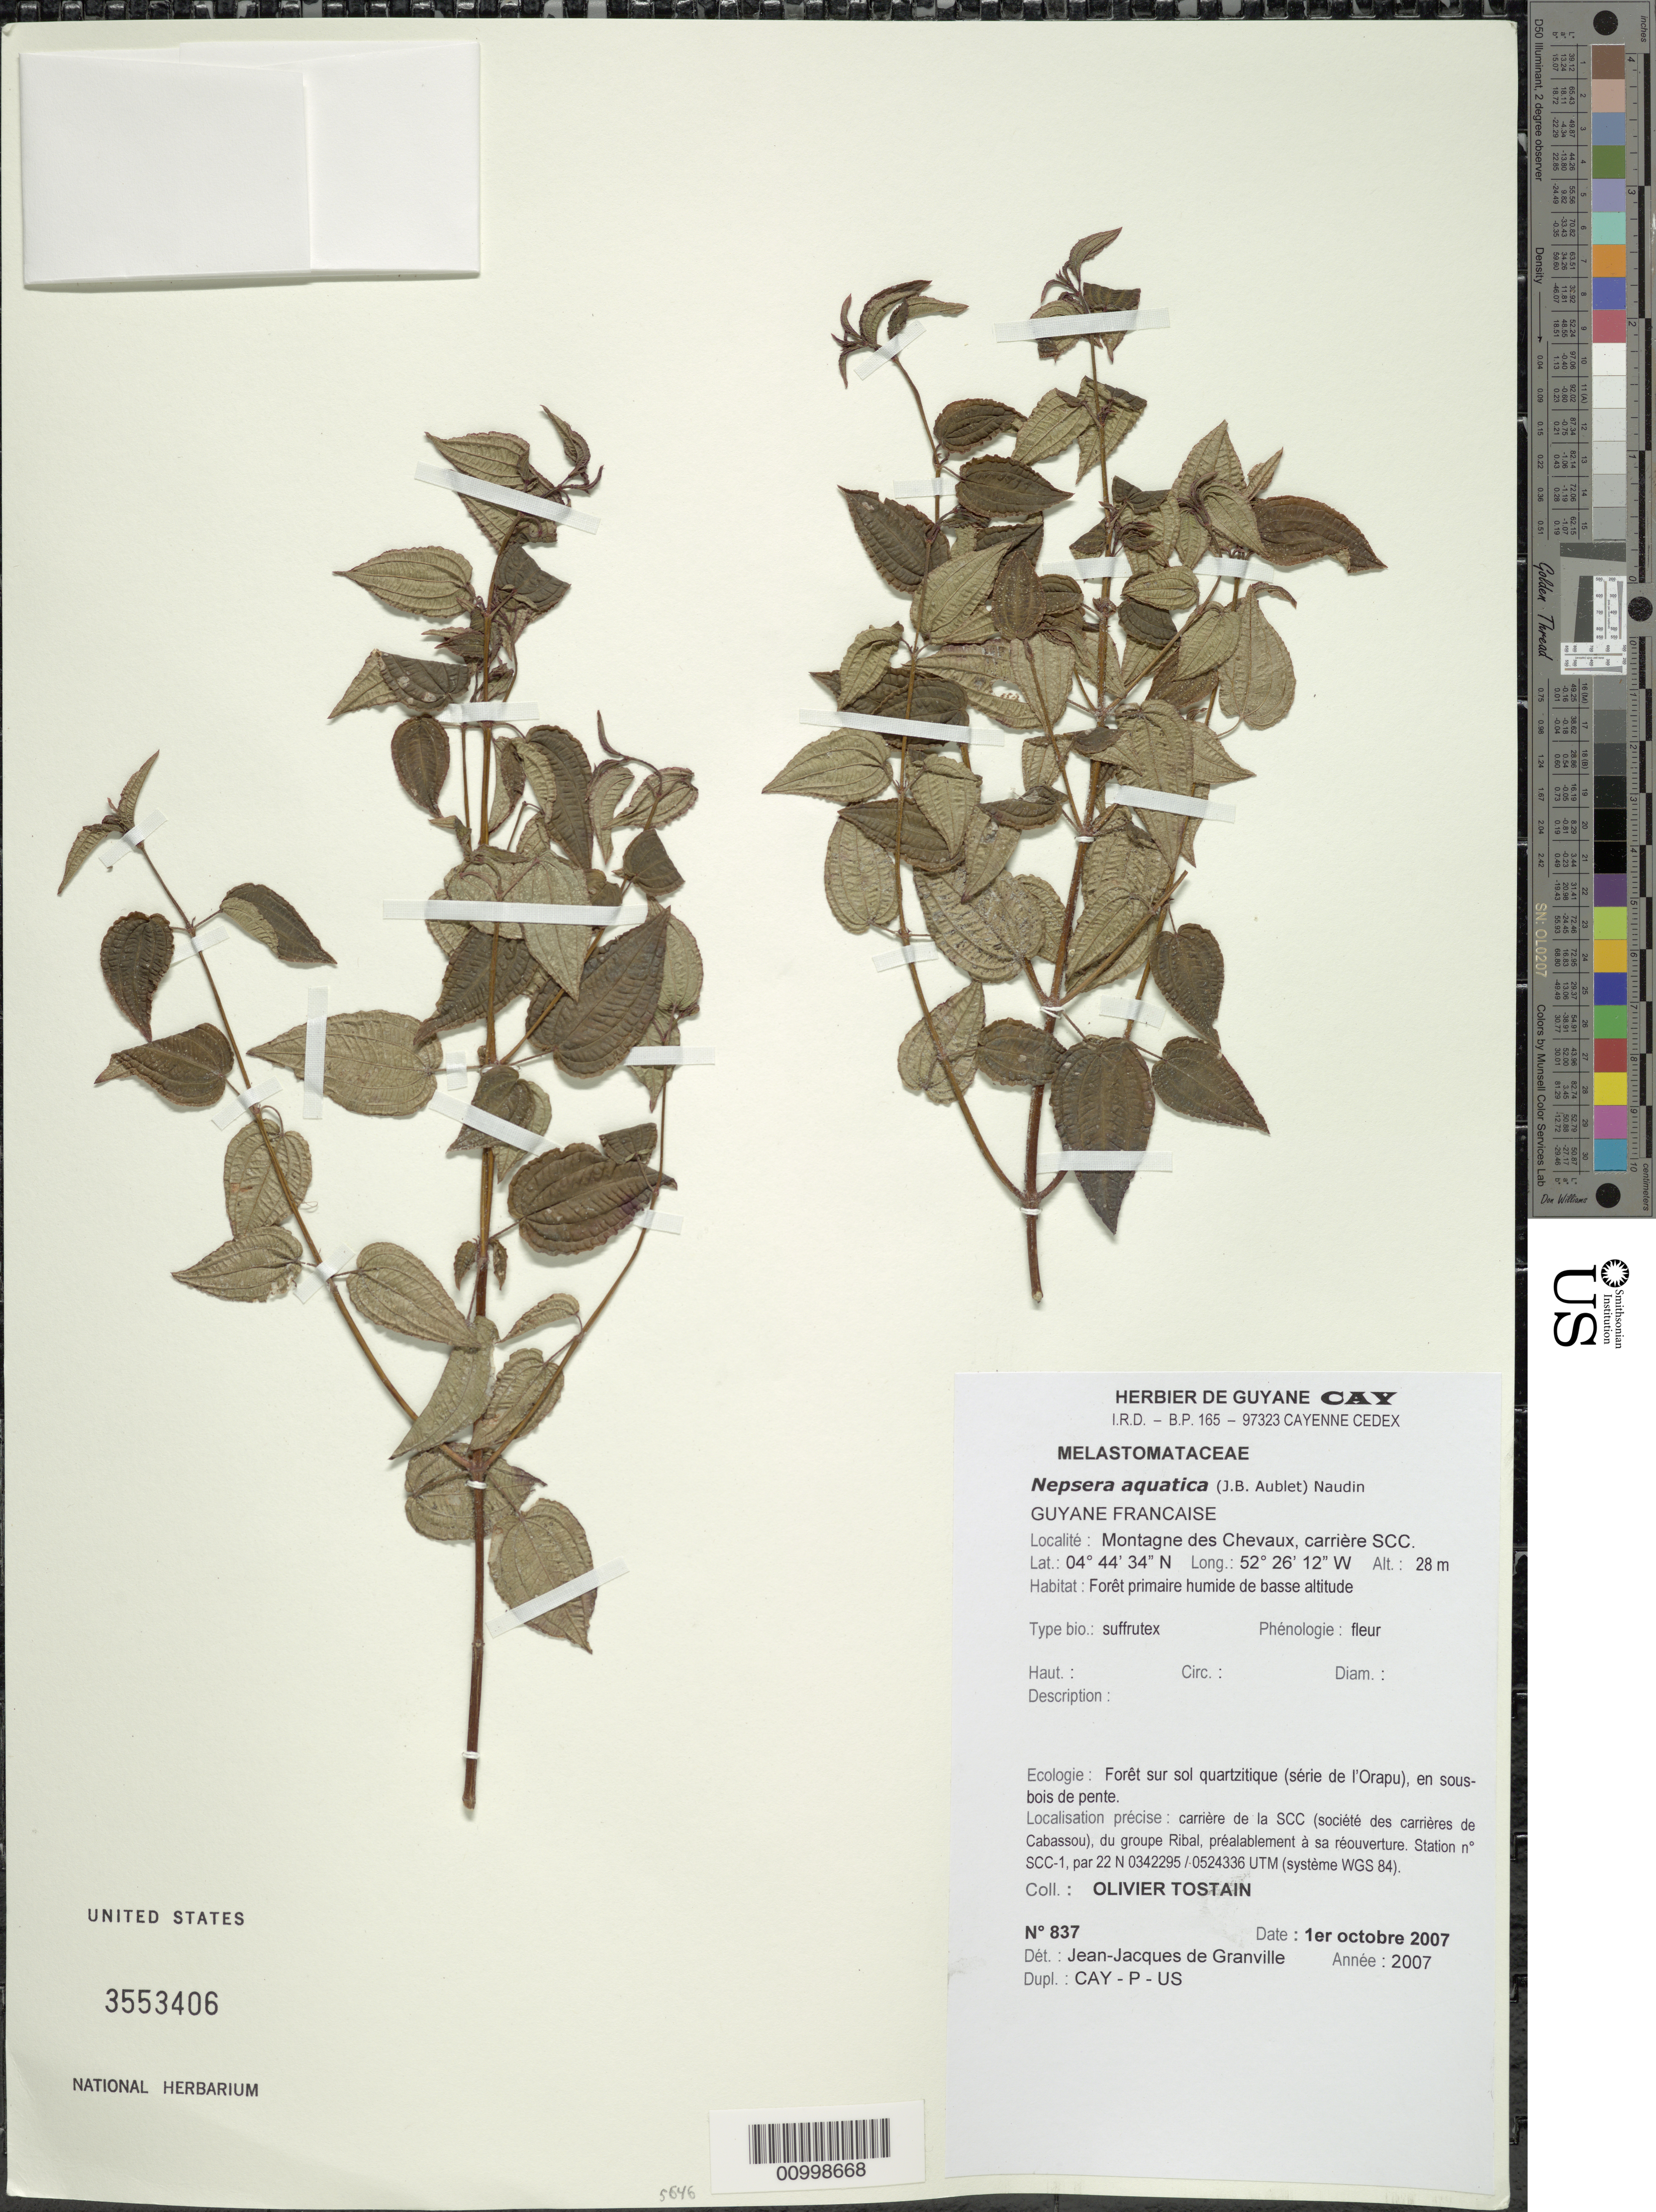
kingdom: Plantae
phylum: Tracheophyta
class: Magnoliopsida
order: Myrtales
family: Melastomataceae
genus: Nepsera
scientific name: Nepsera aquatica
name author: (Aubl.) Naudin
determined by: Granville, J. J. de, (CAY), Institut de Recherche pour le Developpement (IRD) (FRENCH GUIANA)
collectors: O. Tostain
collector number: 837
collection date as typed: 1-Oct-05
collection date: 2005-10-01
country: French Guiana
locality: Montagne des Chevaux, carriere SCC (societe des carrieres de Cabassou), du groupe Ribal, prealablement a sa reouverture. Station no. SCC-1, par 22 N 0342295 / 0524336 UTM (system WGS 84)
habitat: Foret primaire humide de basse altitude. Foret sur sol quartzitique (serie de l'Orapu), en sous-bois de pente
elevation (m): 28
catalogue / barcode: US 3553406